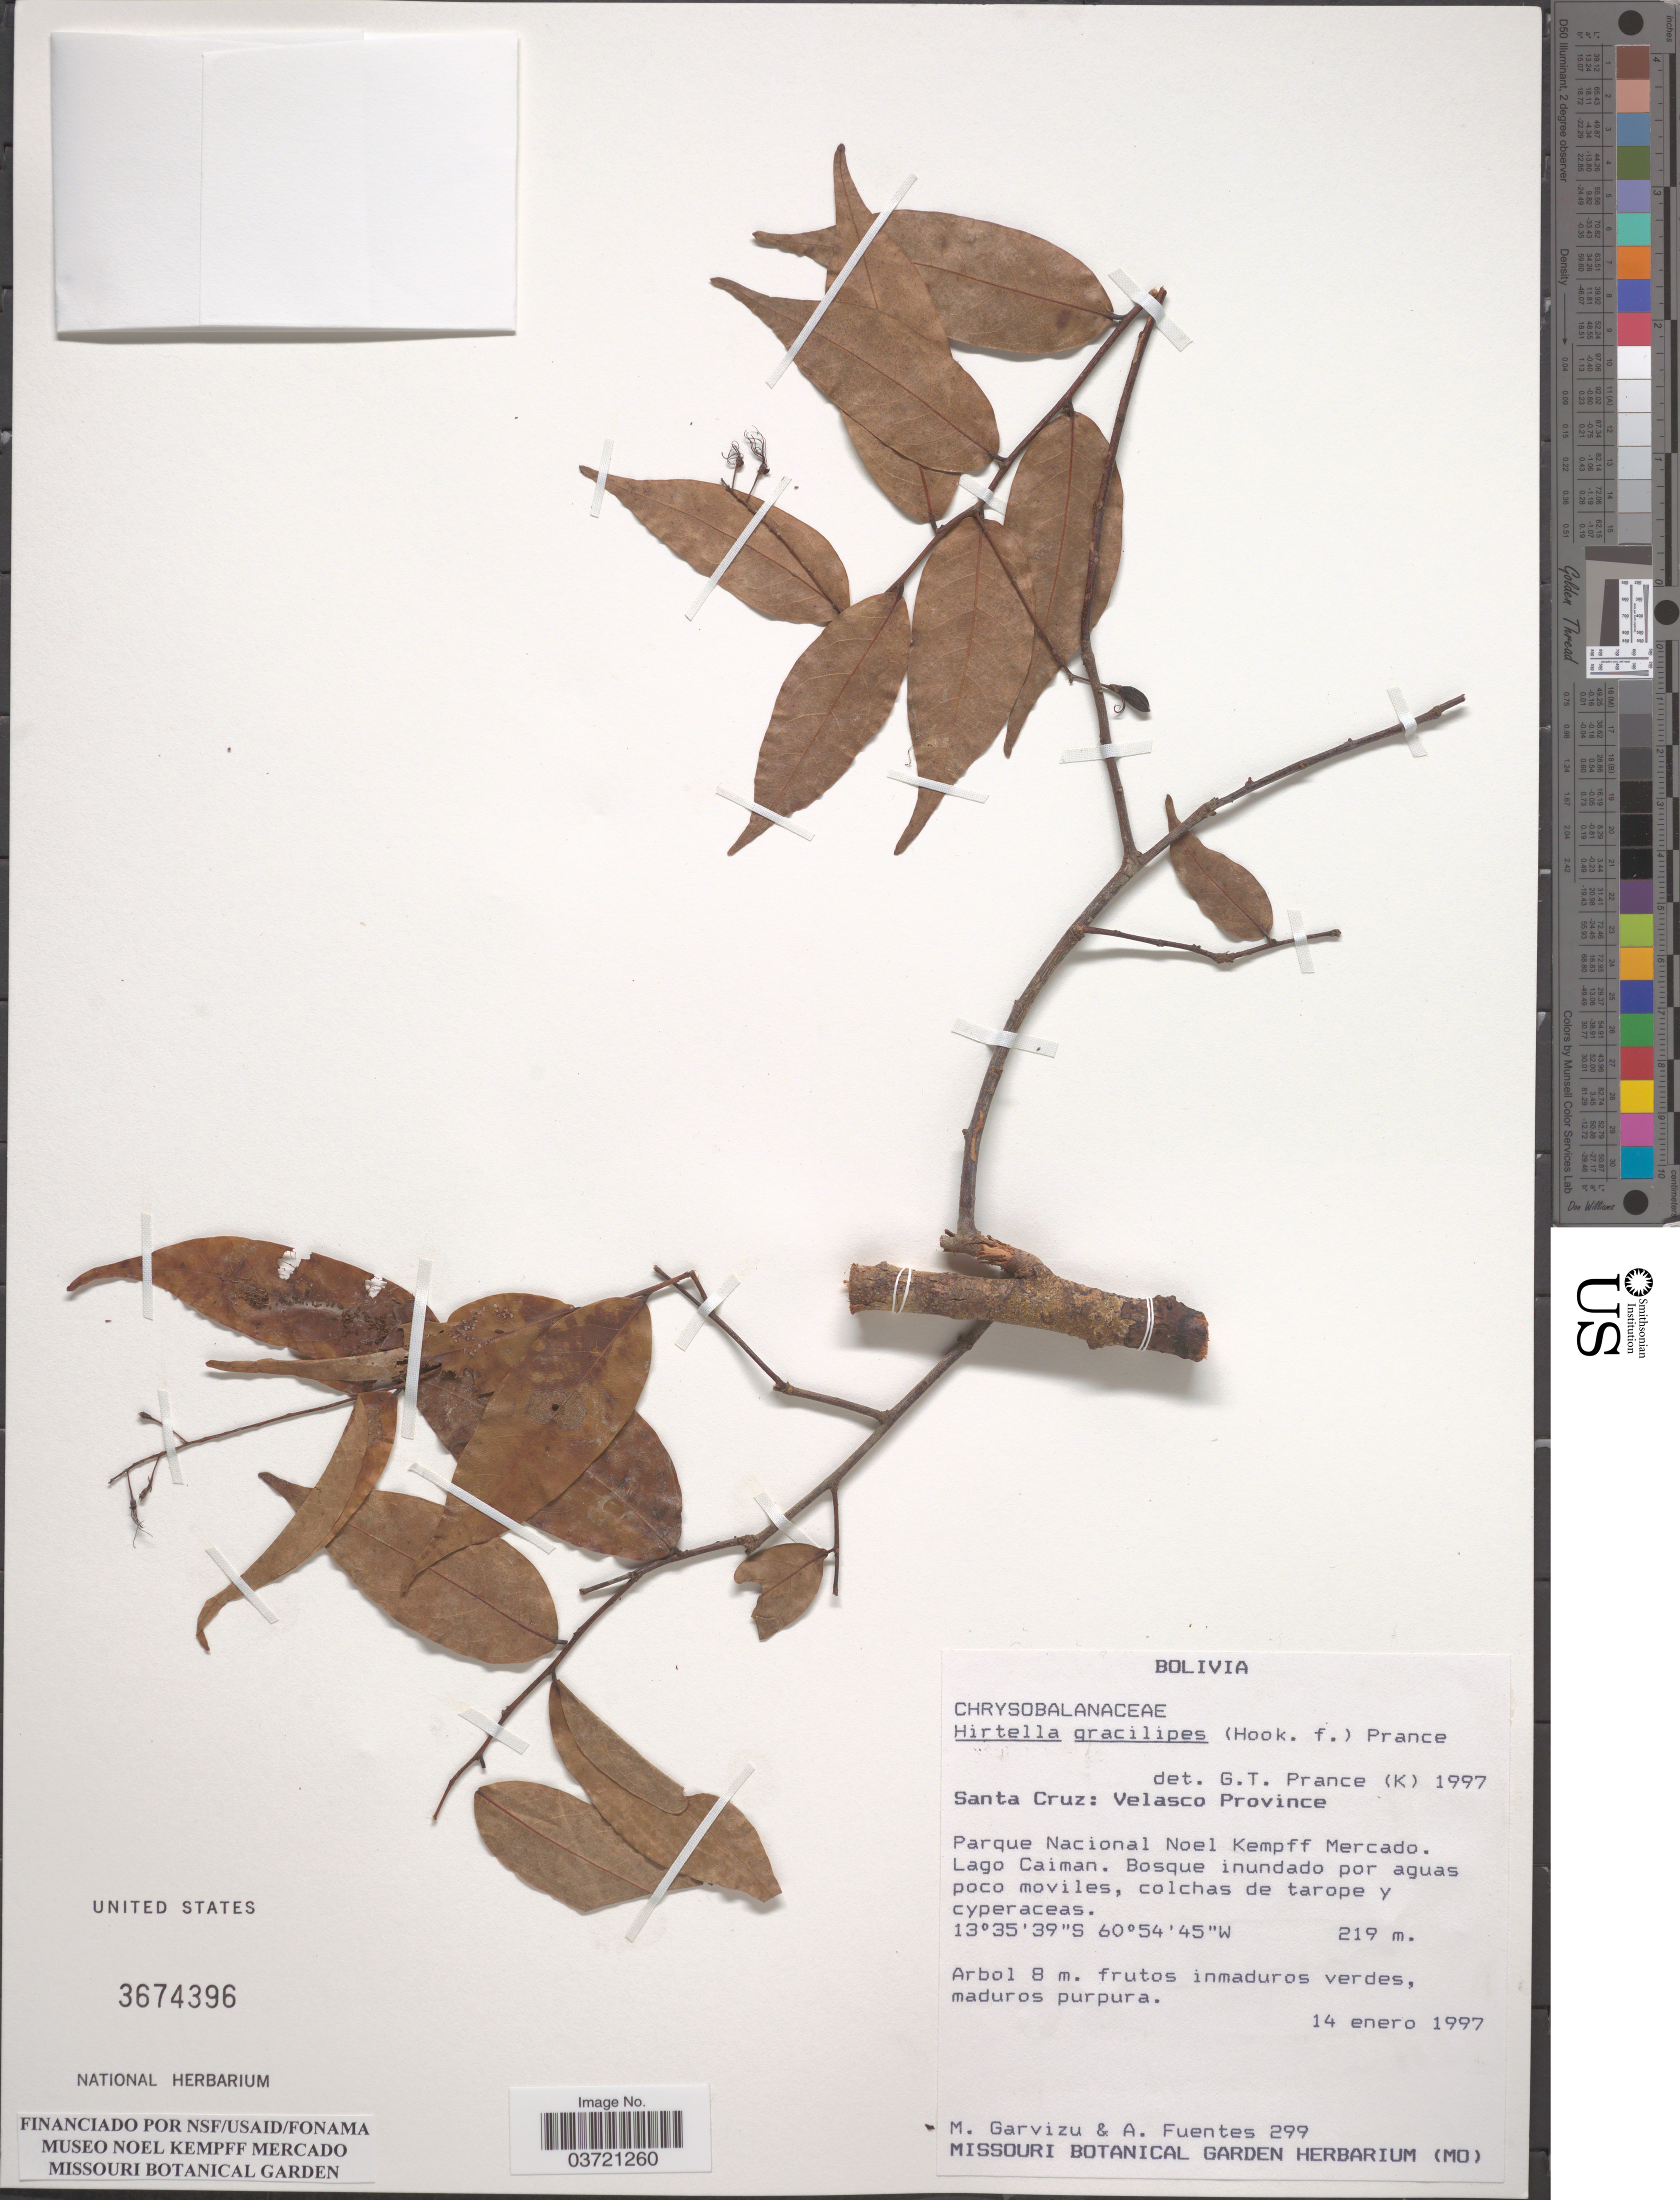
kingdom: Plantae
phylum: Tracheophyta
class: Magnoliopsida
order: Malpighiales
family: Chrysobalanaceae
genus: Hirtella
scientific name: Hirtella gracilipes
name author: (Hook. f.) Prance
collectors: M. Garvizu & A. Fuentes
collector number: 299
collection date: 1997-01-14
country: Bolivia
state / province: Santa Cruz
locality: Velasco Province. Parque Nacional Noel Kempff Mercado. Lago Caiman.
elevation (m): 219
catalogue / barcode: US 3674396